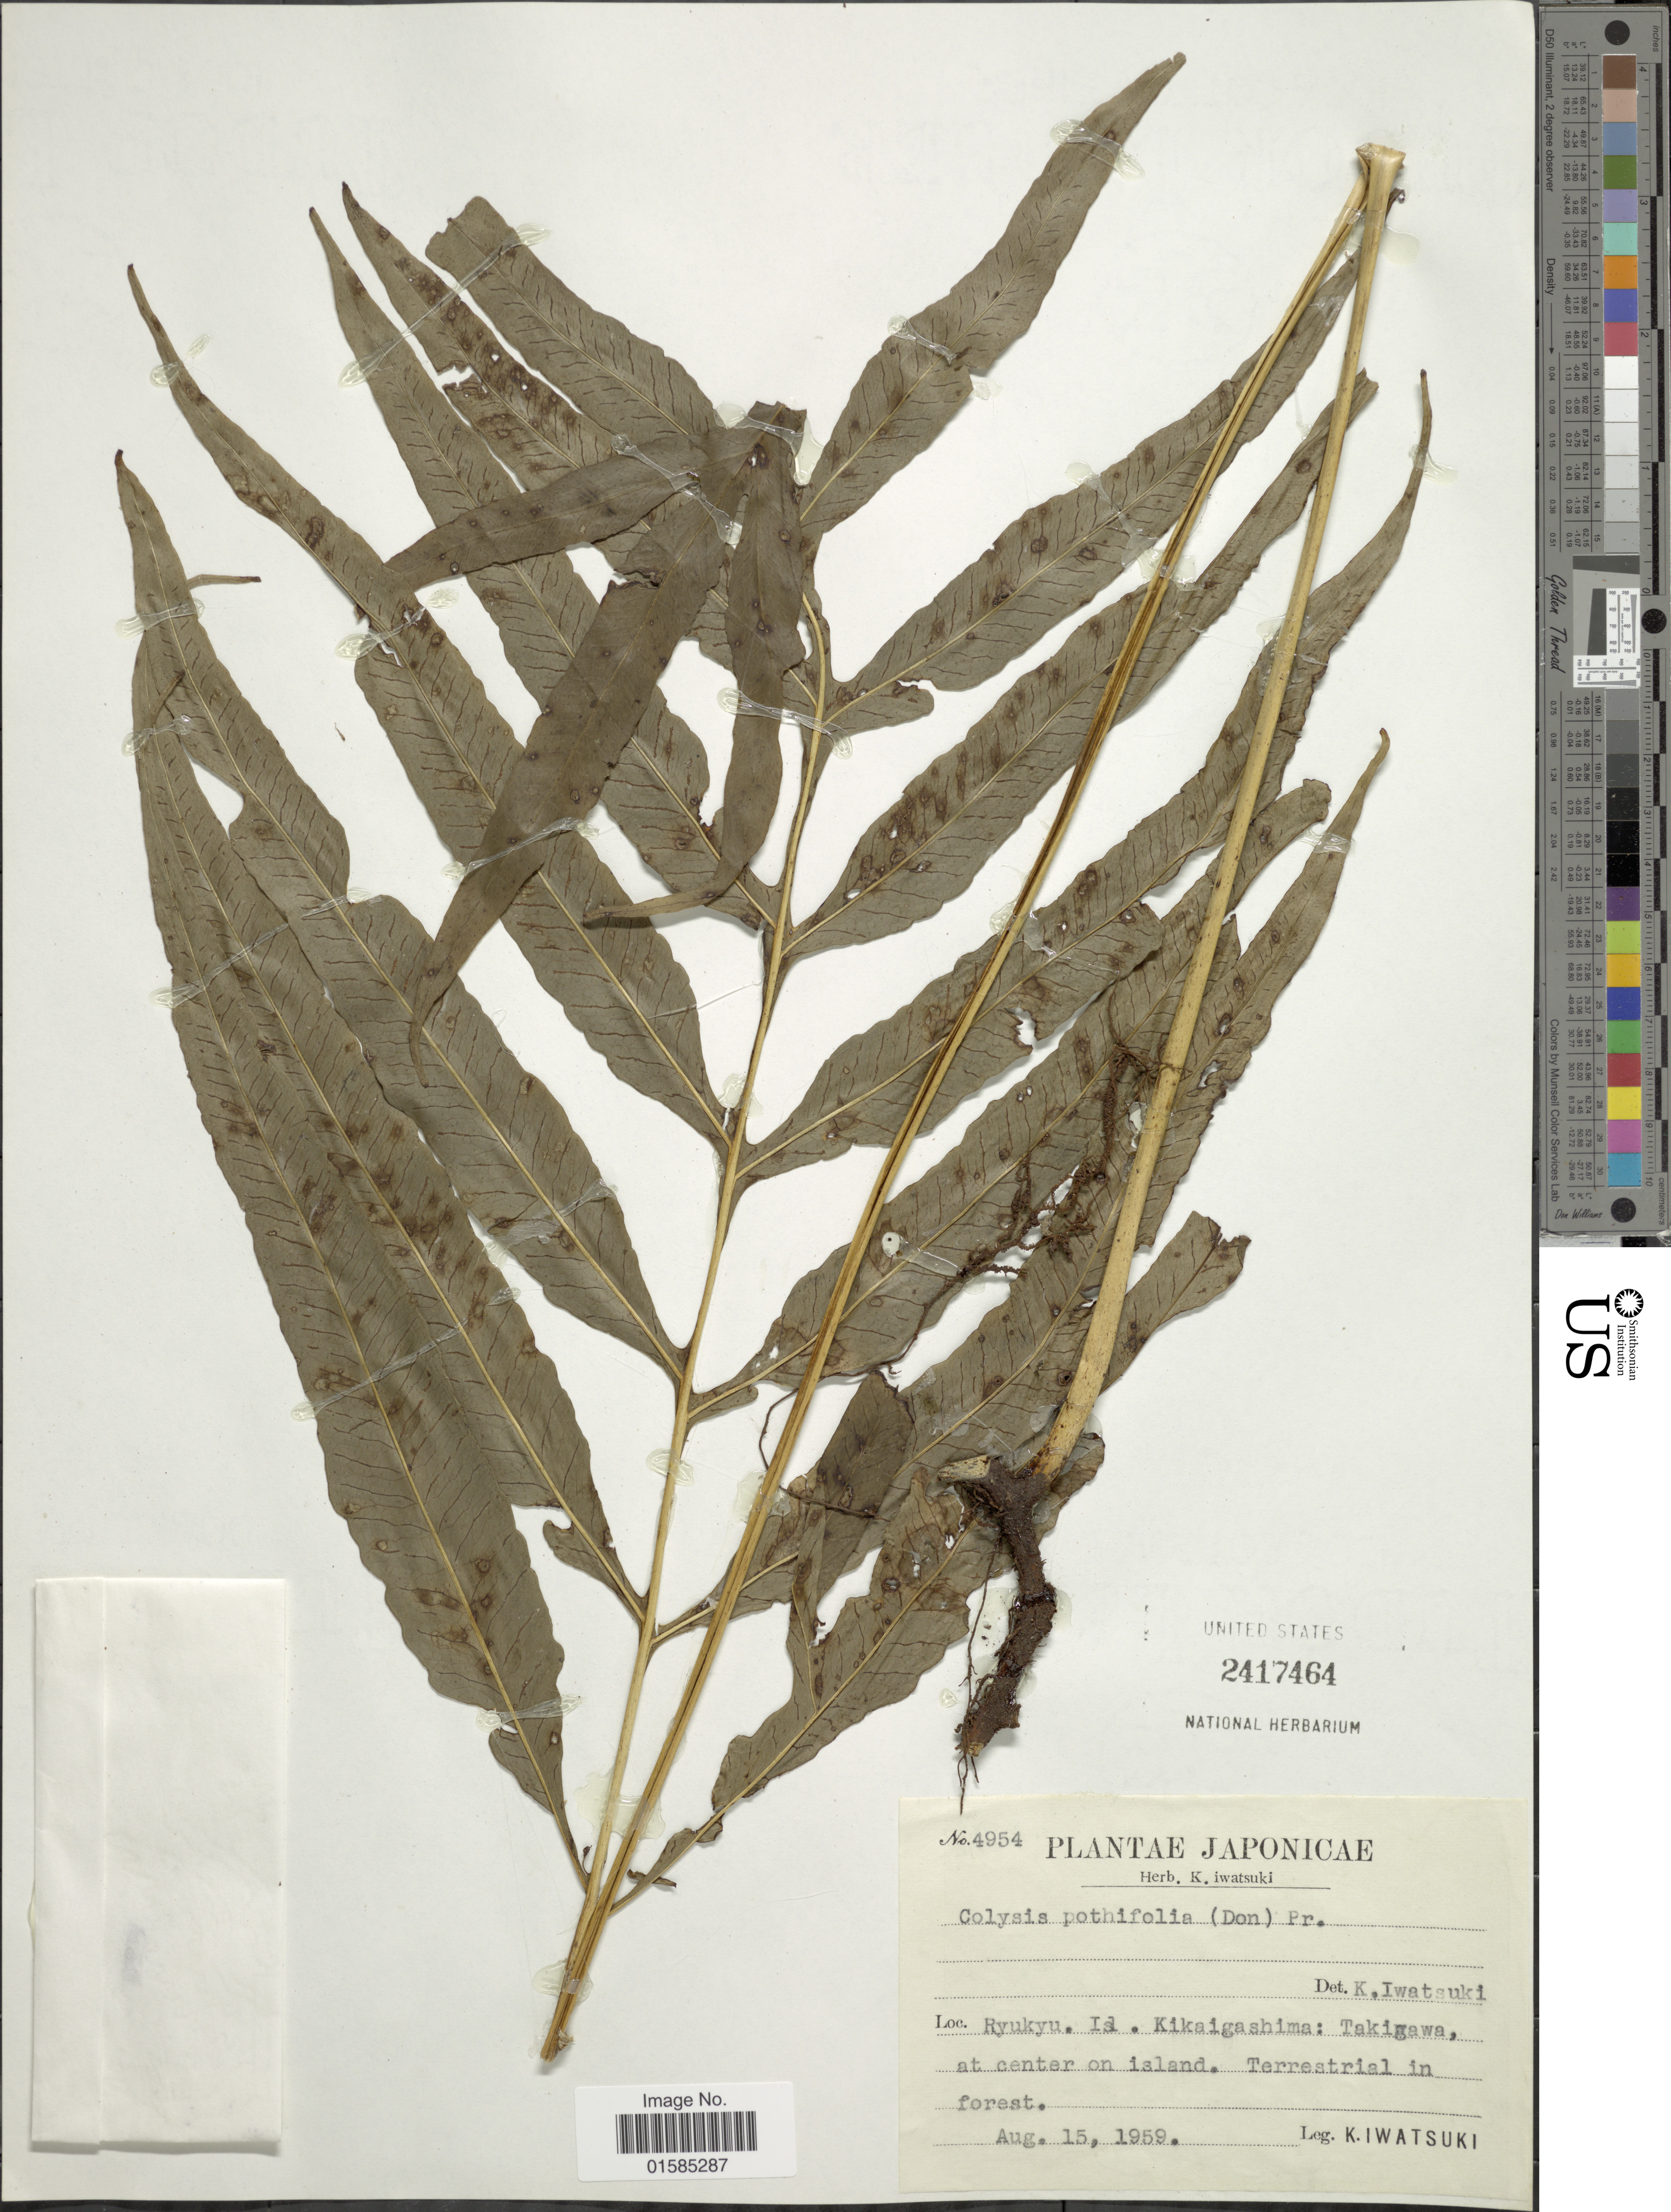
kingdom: Plantae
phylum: Tracheophyta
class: Polypodiopsida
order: Polypodiales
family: Polypodiaceae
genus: Leptochilus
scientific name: Leptochilus ellipticus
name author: (Thunb.) Noot.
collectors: K. Iwatsuki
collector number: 4954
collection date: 1959-08-15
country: Japan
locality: Japonicae, Ryukyu. Isl. Kikaigashima: Takigawa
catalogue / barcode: US 2417464